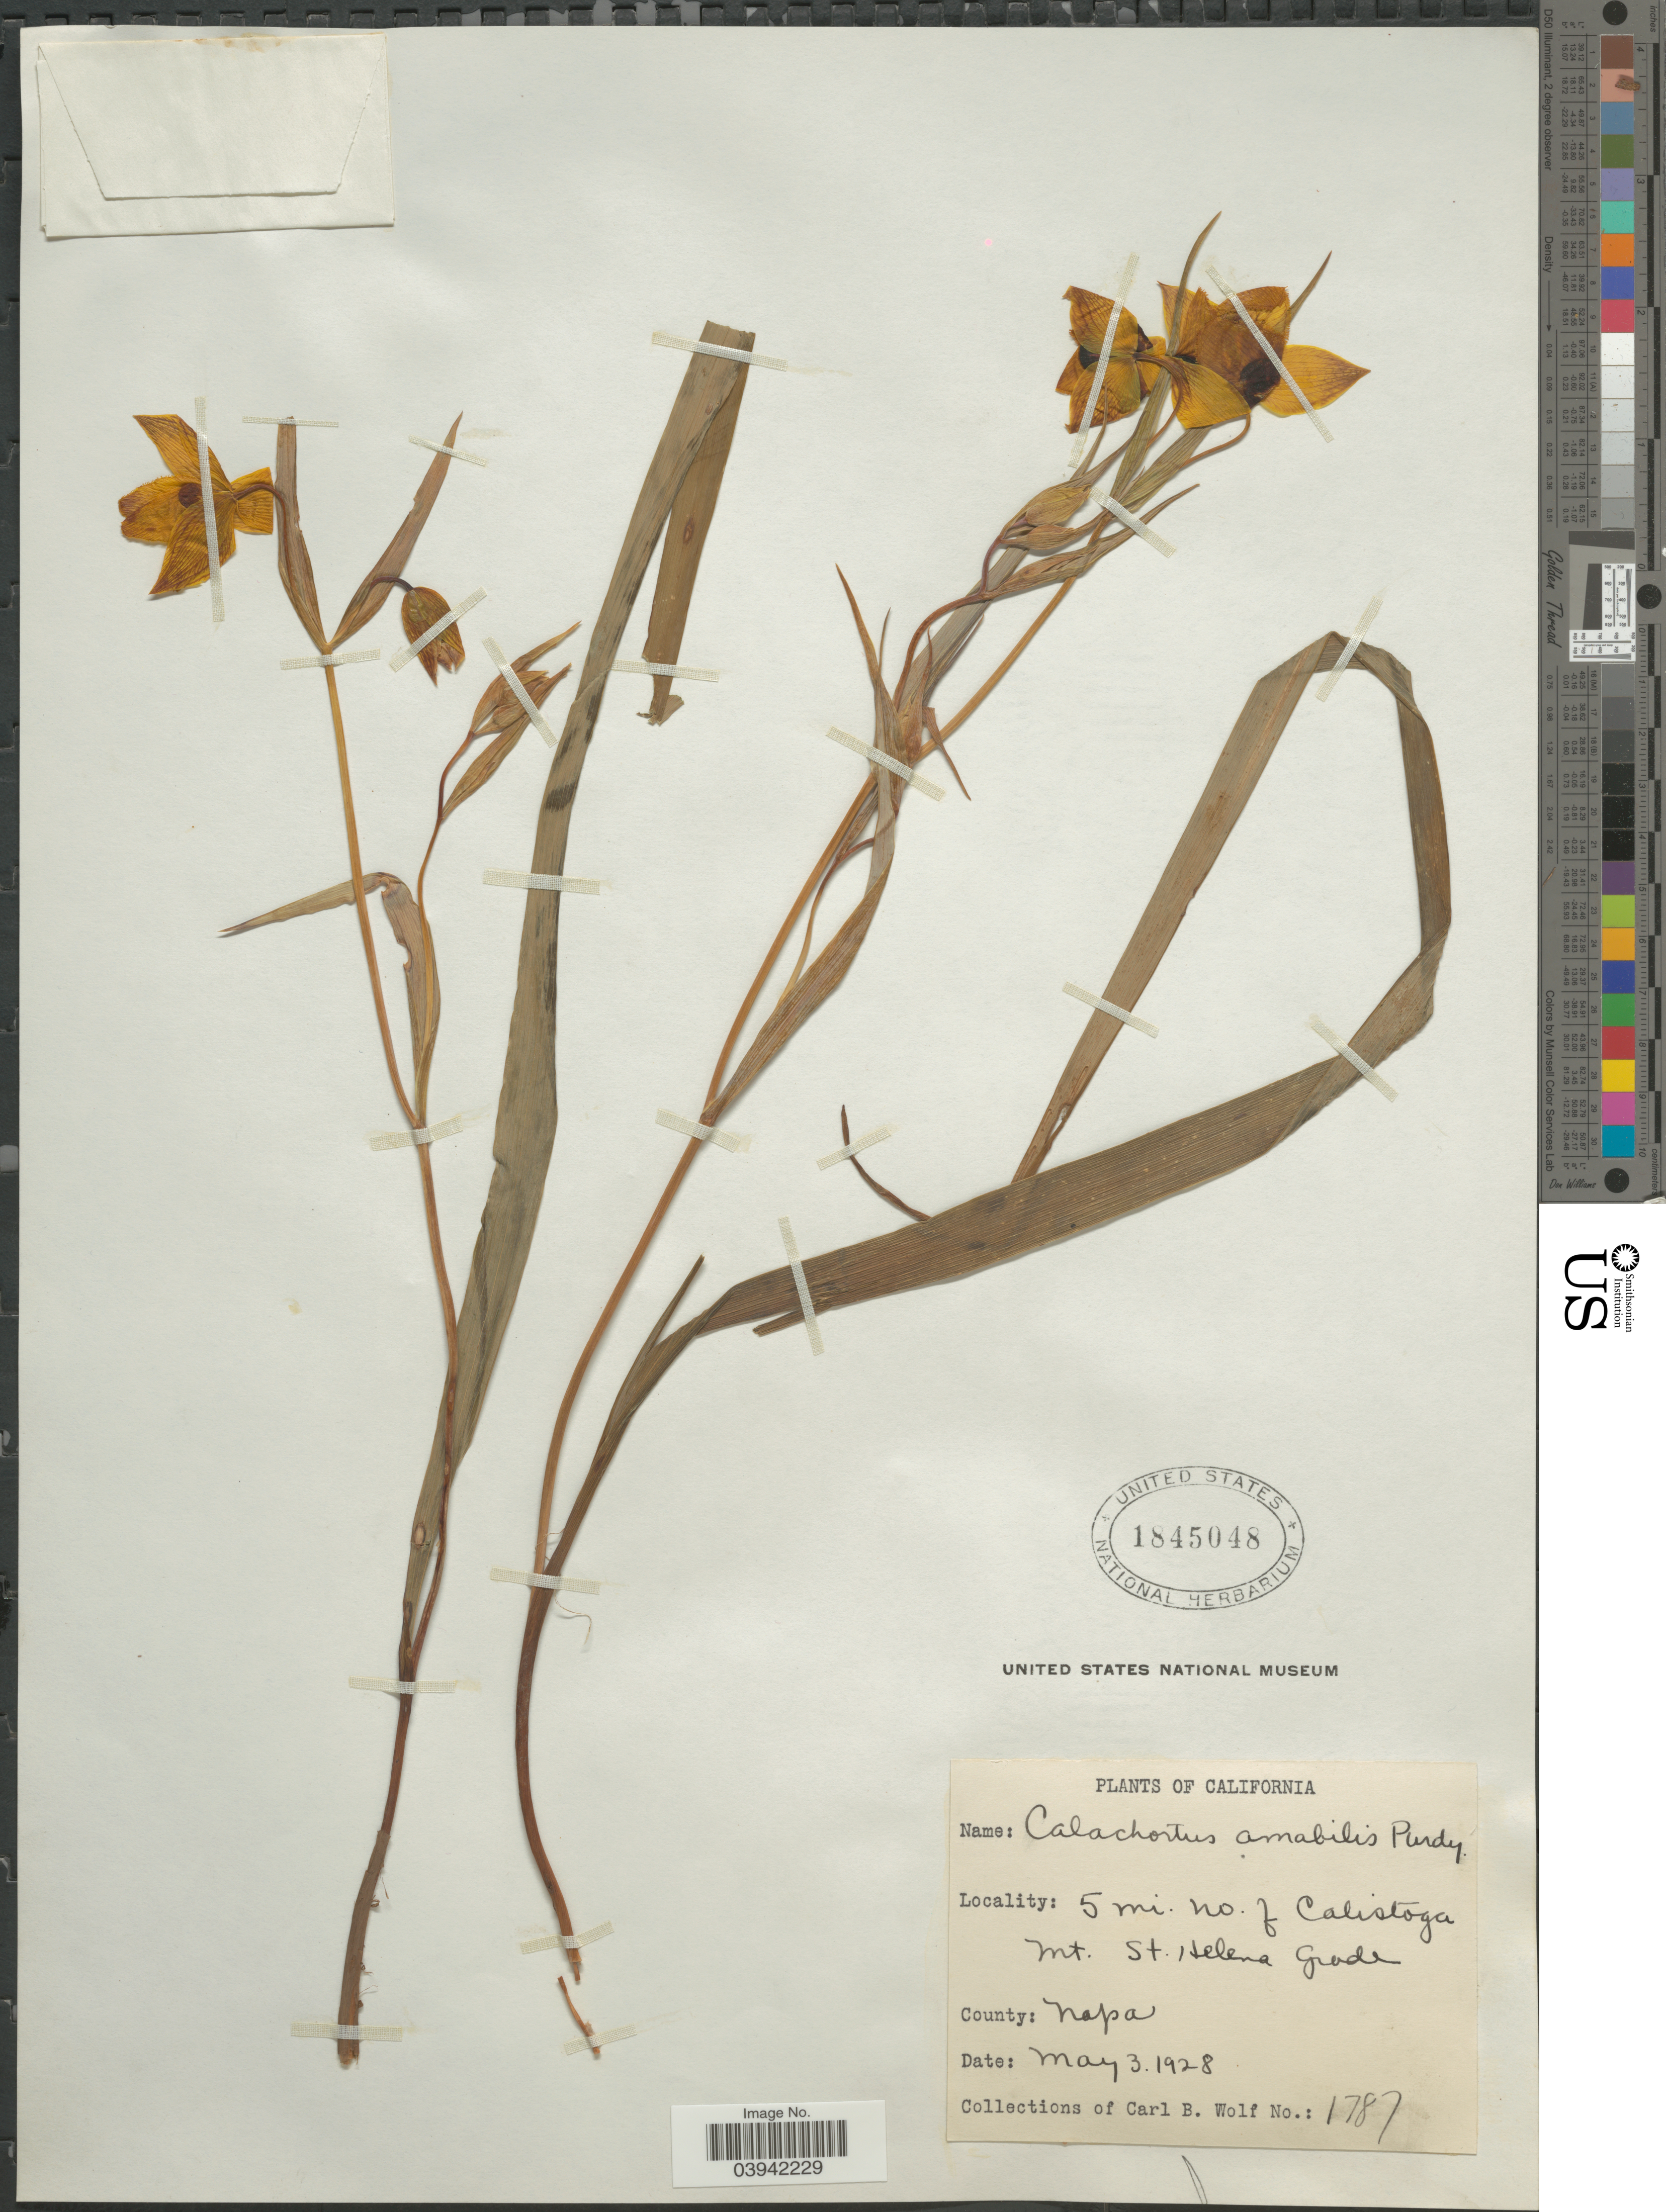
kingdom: Plantae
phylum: Tracheophyta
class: Liliopsida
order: Liliales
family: Liliaceae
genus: Calochortus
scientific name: Calochortus amabilis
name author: Purdy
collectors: C. B. Wolf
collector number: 1787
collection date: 1928-05-03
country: United States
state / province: California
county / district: Napa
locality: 5 mi. no. of Calistoga mt. St. Helena Grade. County: Napa.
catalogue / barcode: US 1845048